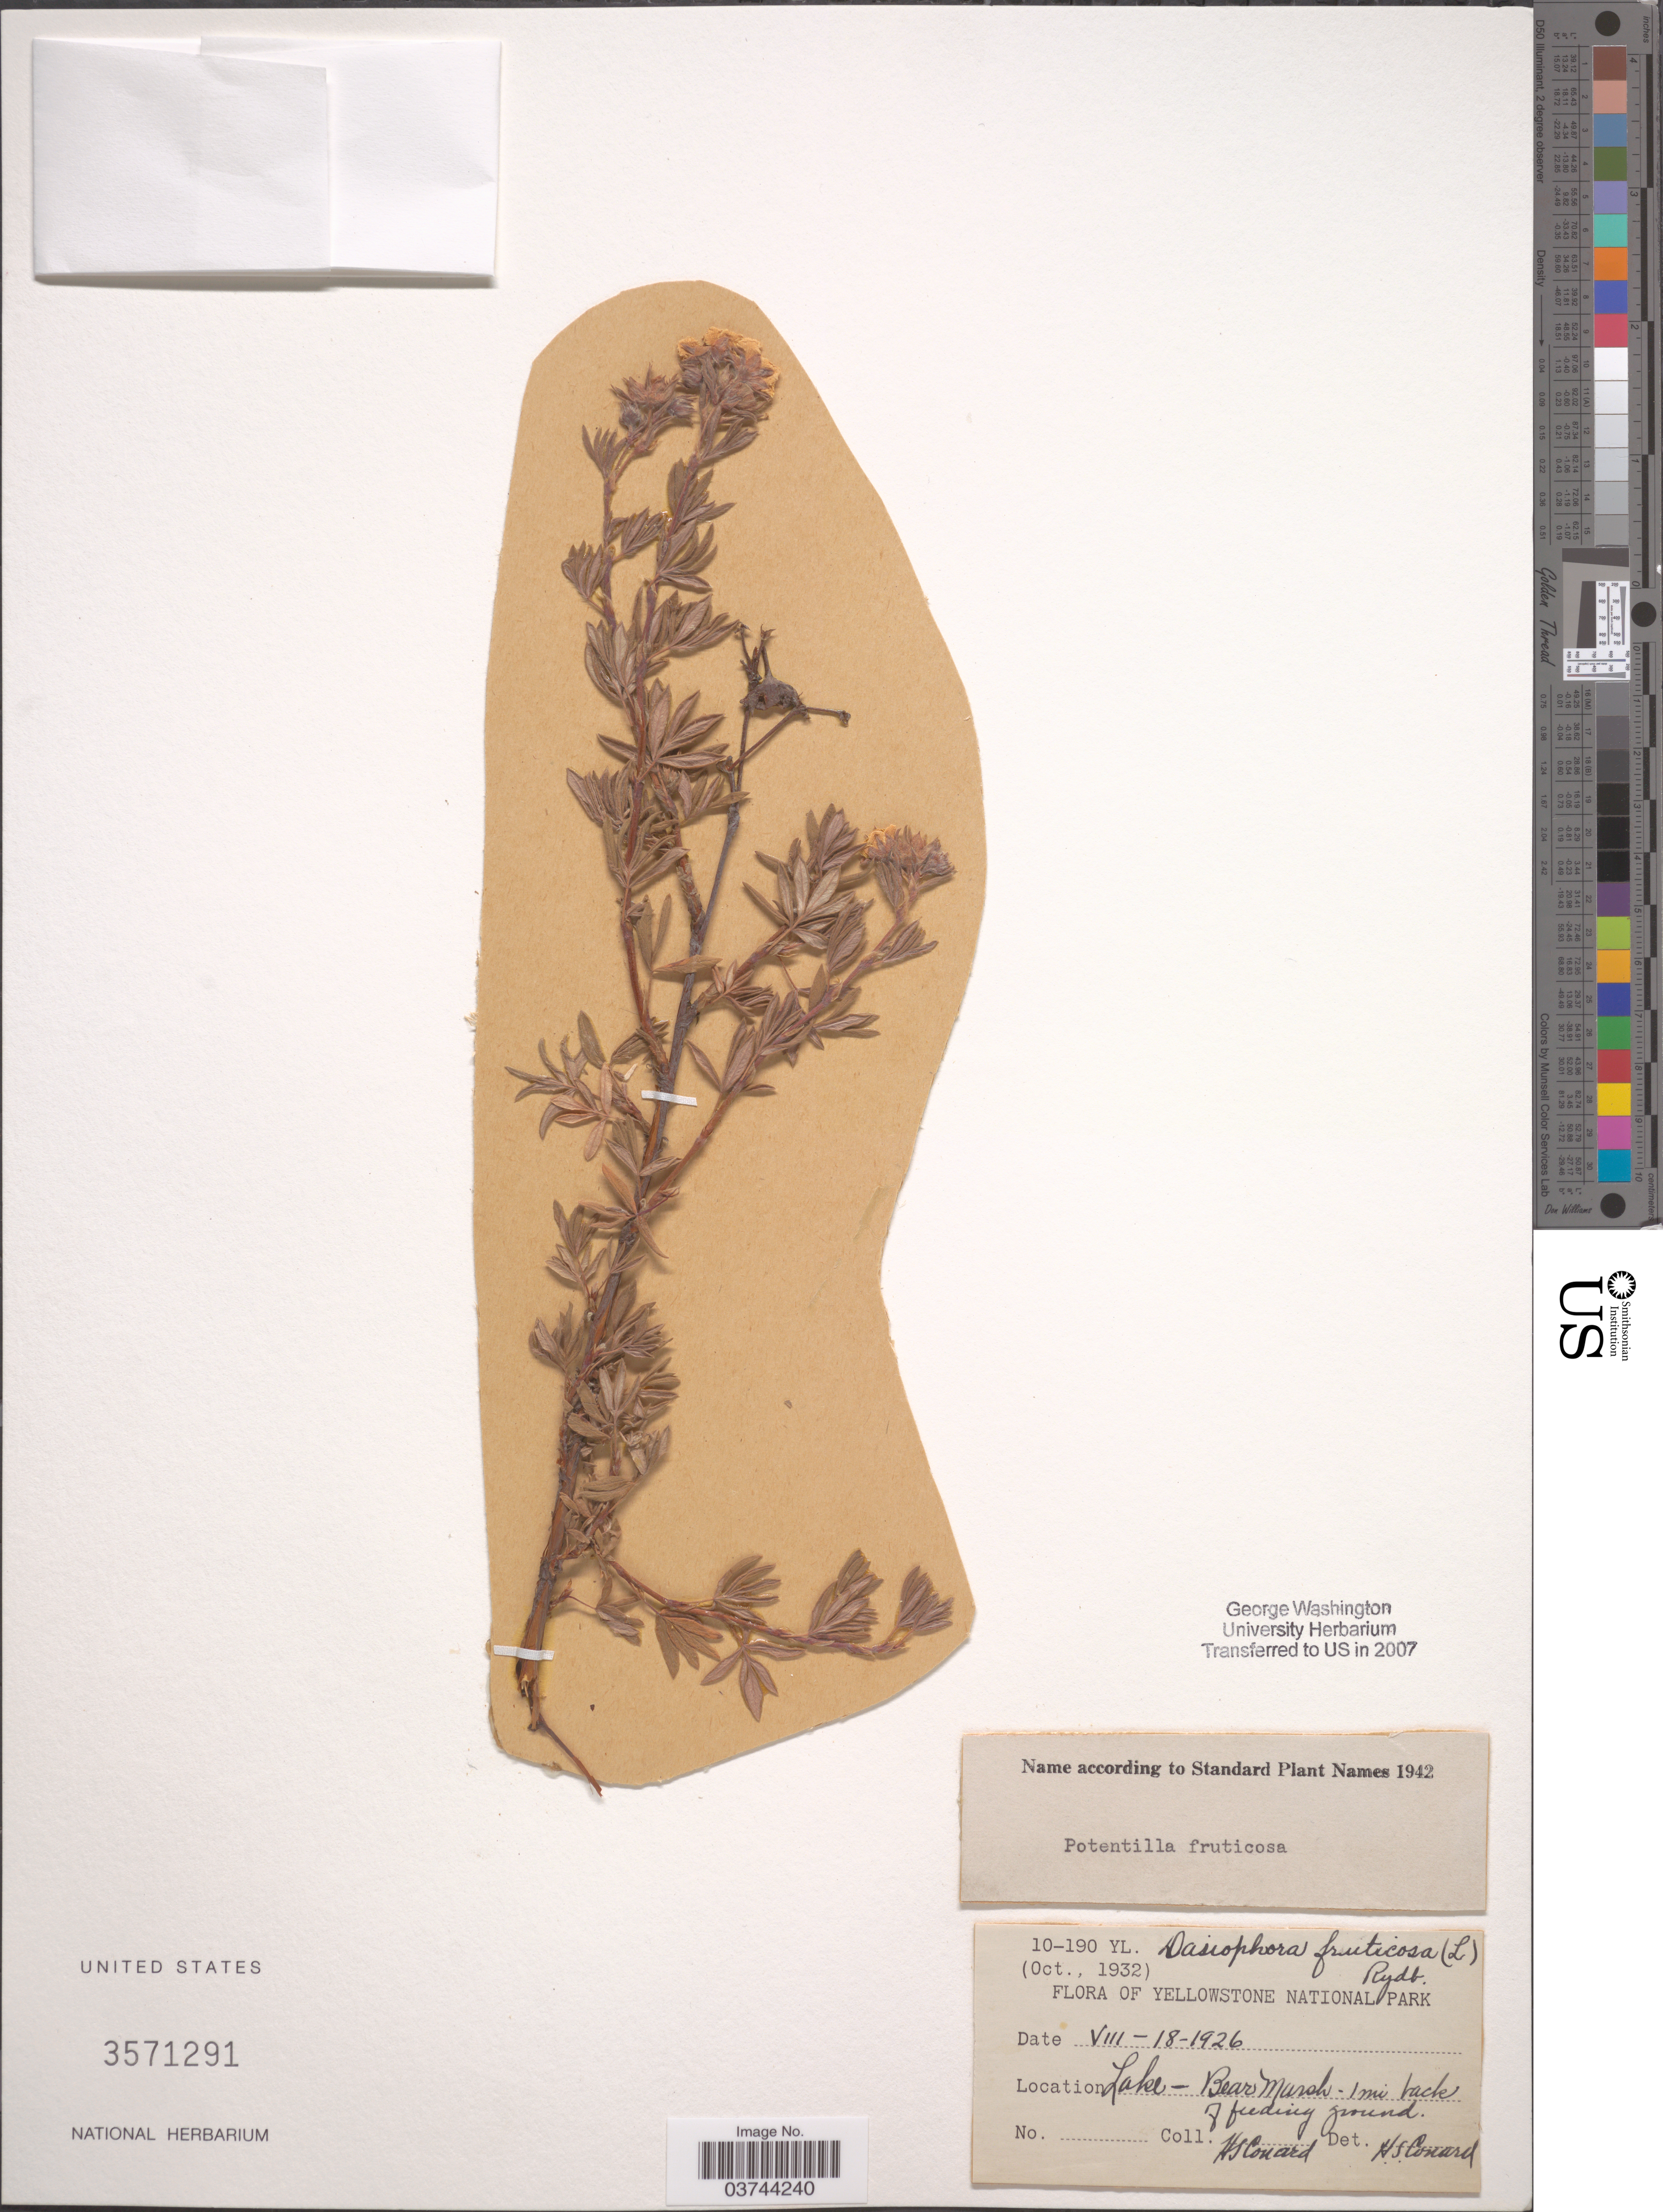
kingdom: Plantae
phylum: Tracheophyta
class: Magnoliopsida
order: Rosales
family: Rosaceae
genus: Dasiphora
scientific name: Dasiphora fruticosa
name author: (L.) Rydb.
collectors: H. S. Conard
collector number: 10-190YL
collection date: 1926-08-18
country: United States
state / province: Wyoming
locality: Yellowstone National Park. Lake- Bear Marsh - 1 mi back of feeding ground.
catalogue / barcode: US 3571291